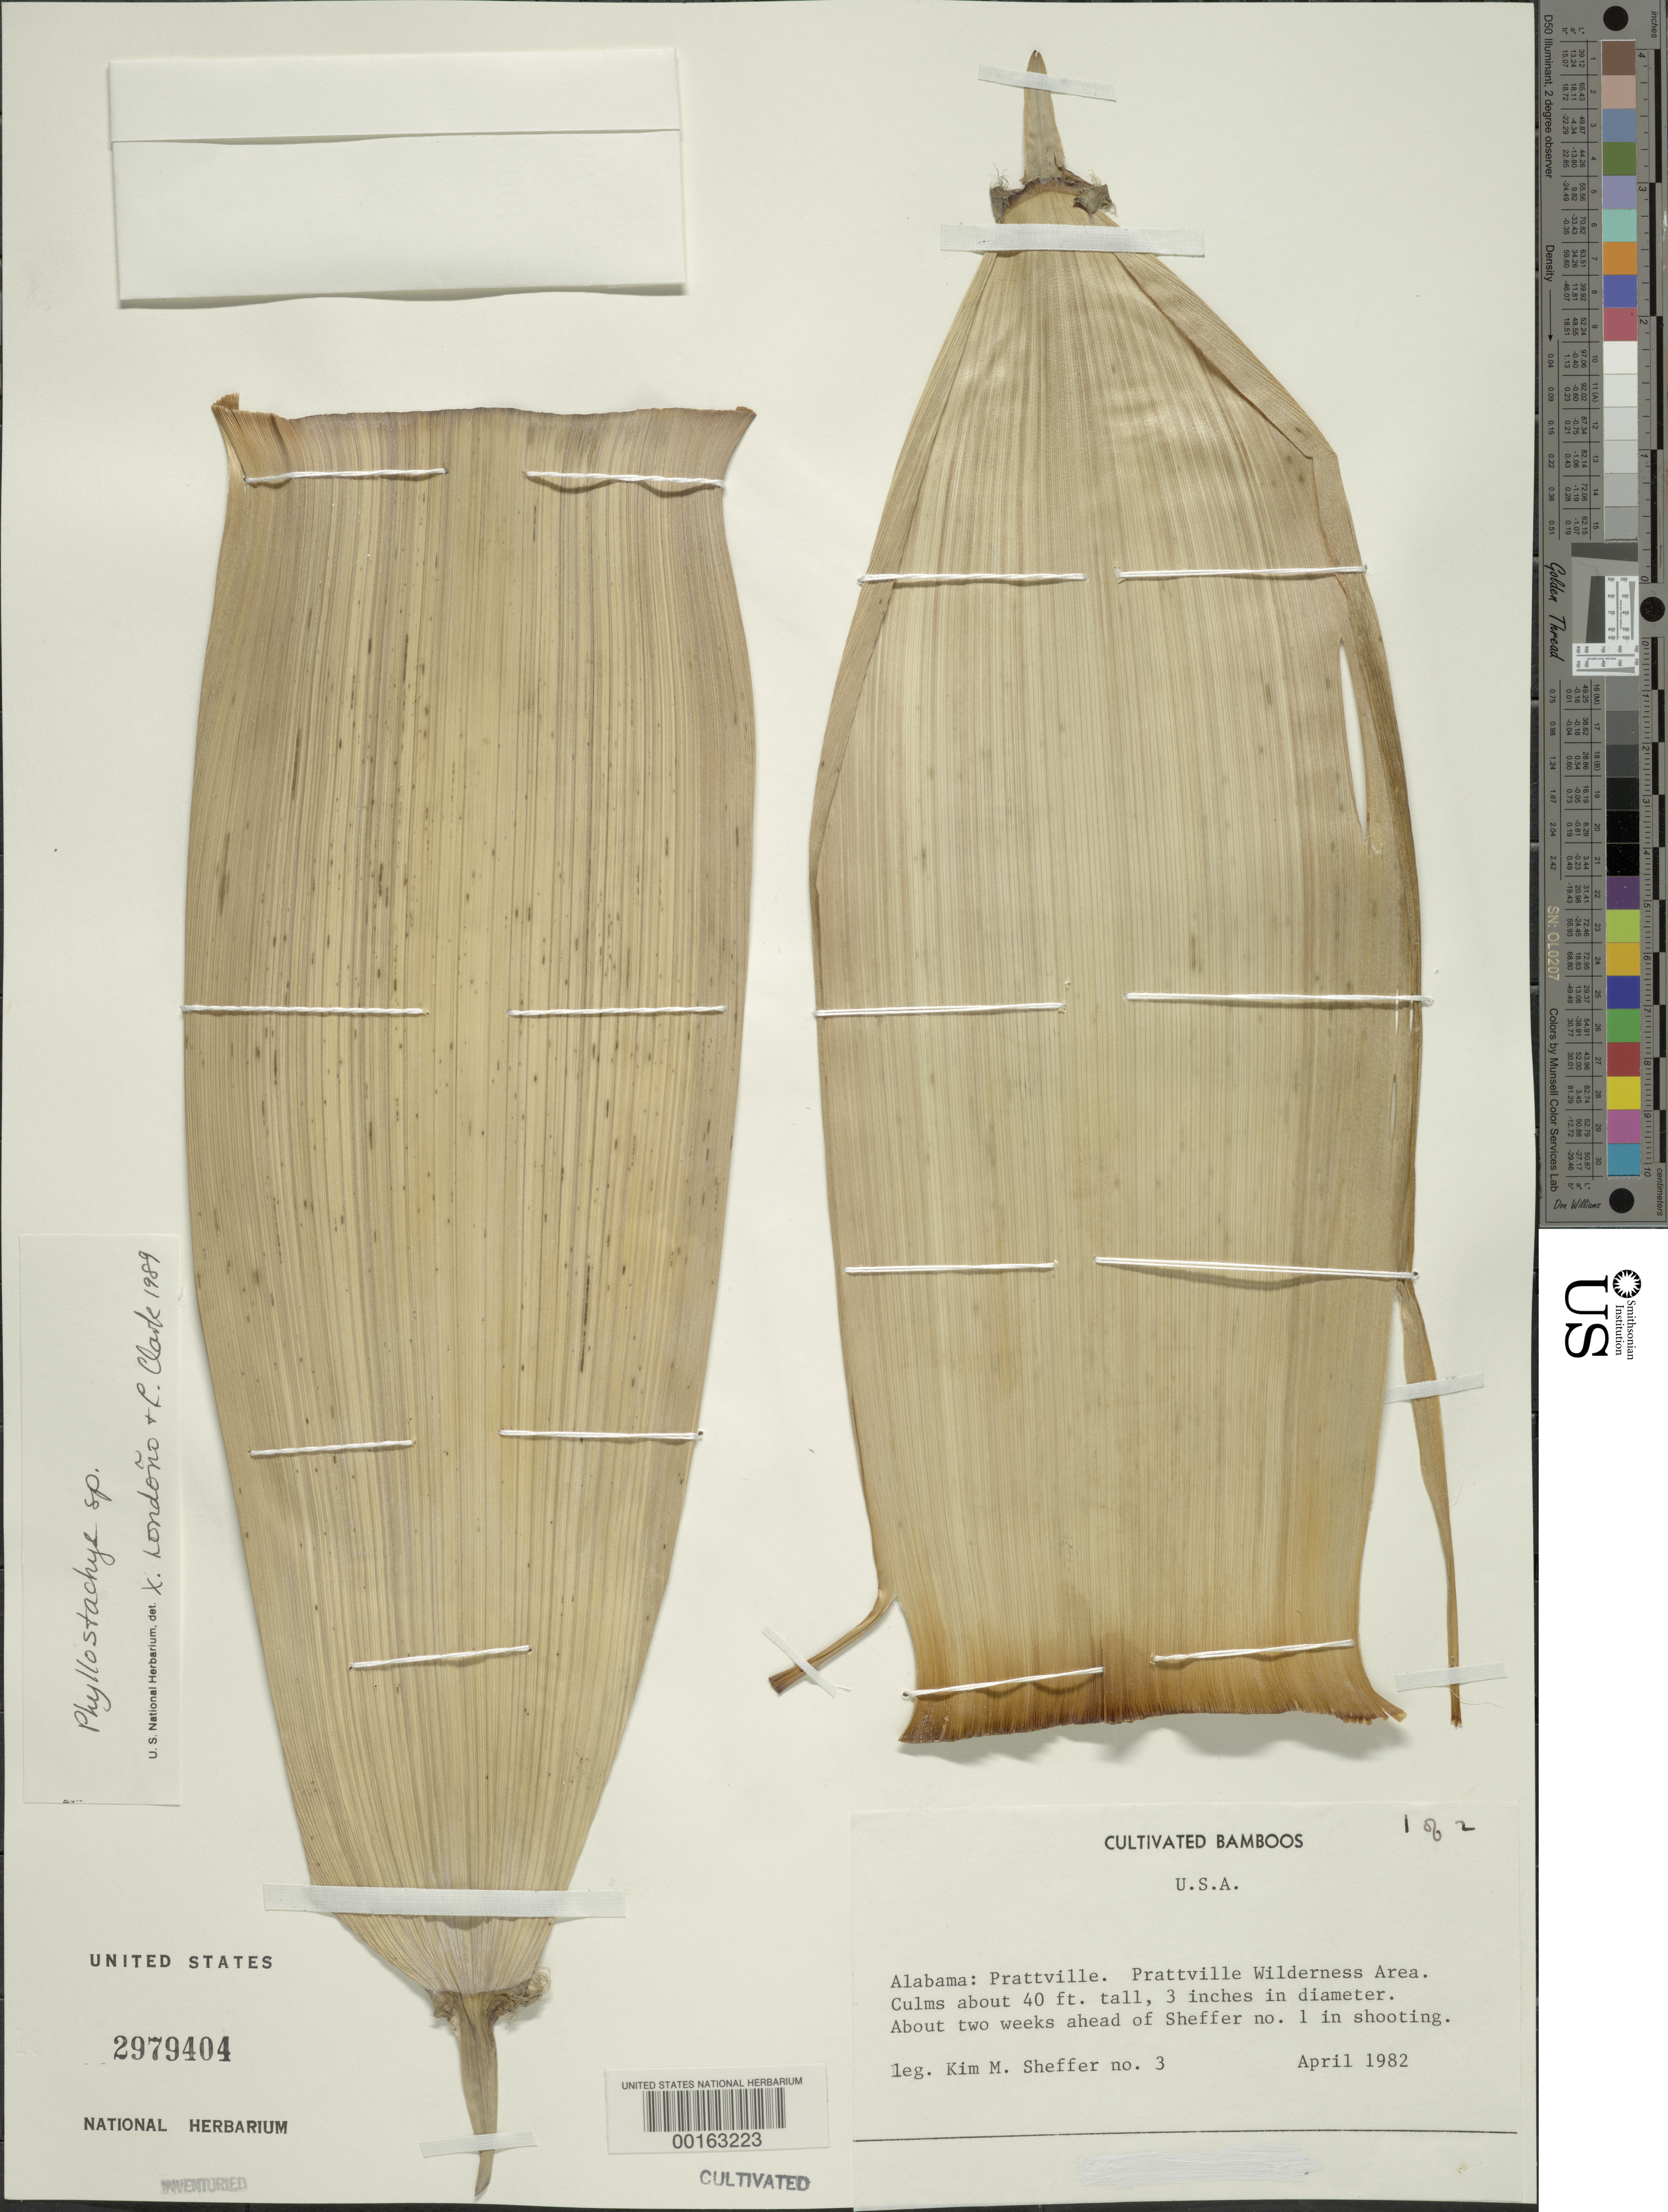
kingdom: Plantae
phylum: Tracheophyta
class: Liliopsida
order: Poales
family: Poaceae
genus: Phyllostachys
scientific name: Phyllostachys sp.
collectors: K. Sheffer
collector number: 3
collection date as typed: Apr 1982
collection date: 1982-04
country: United States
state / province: Alabama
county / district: Autauga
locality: Prattville, prattville wilderness area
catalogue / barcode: US 2979405